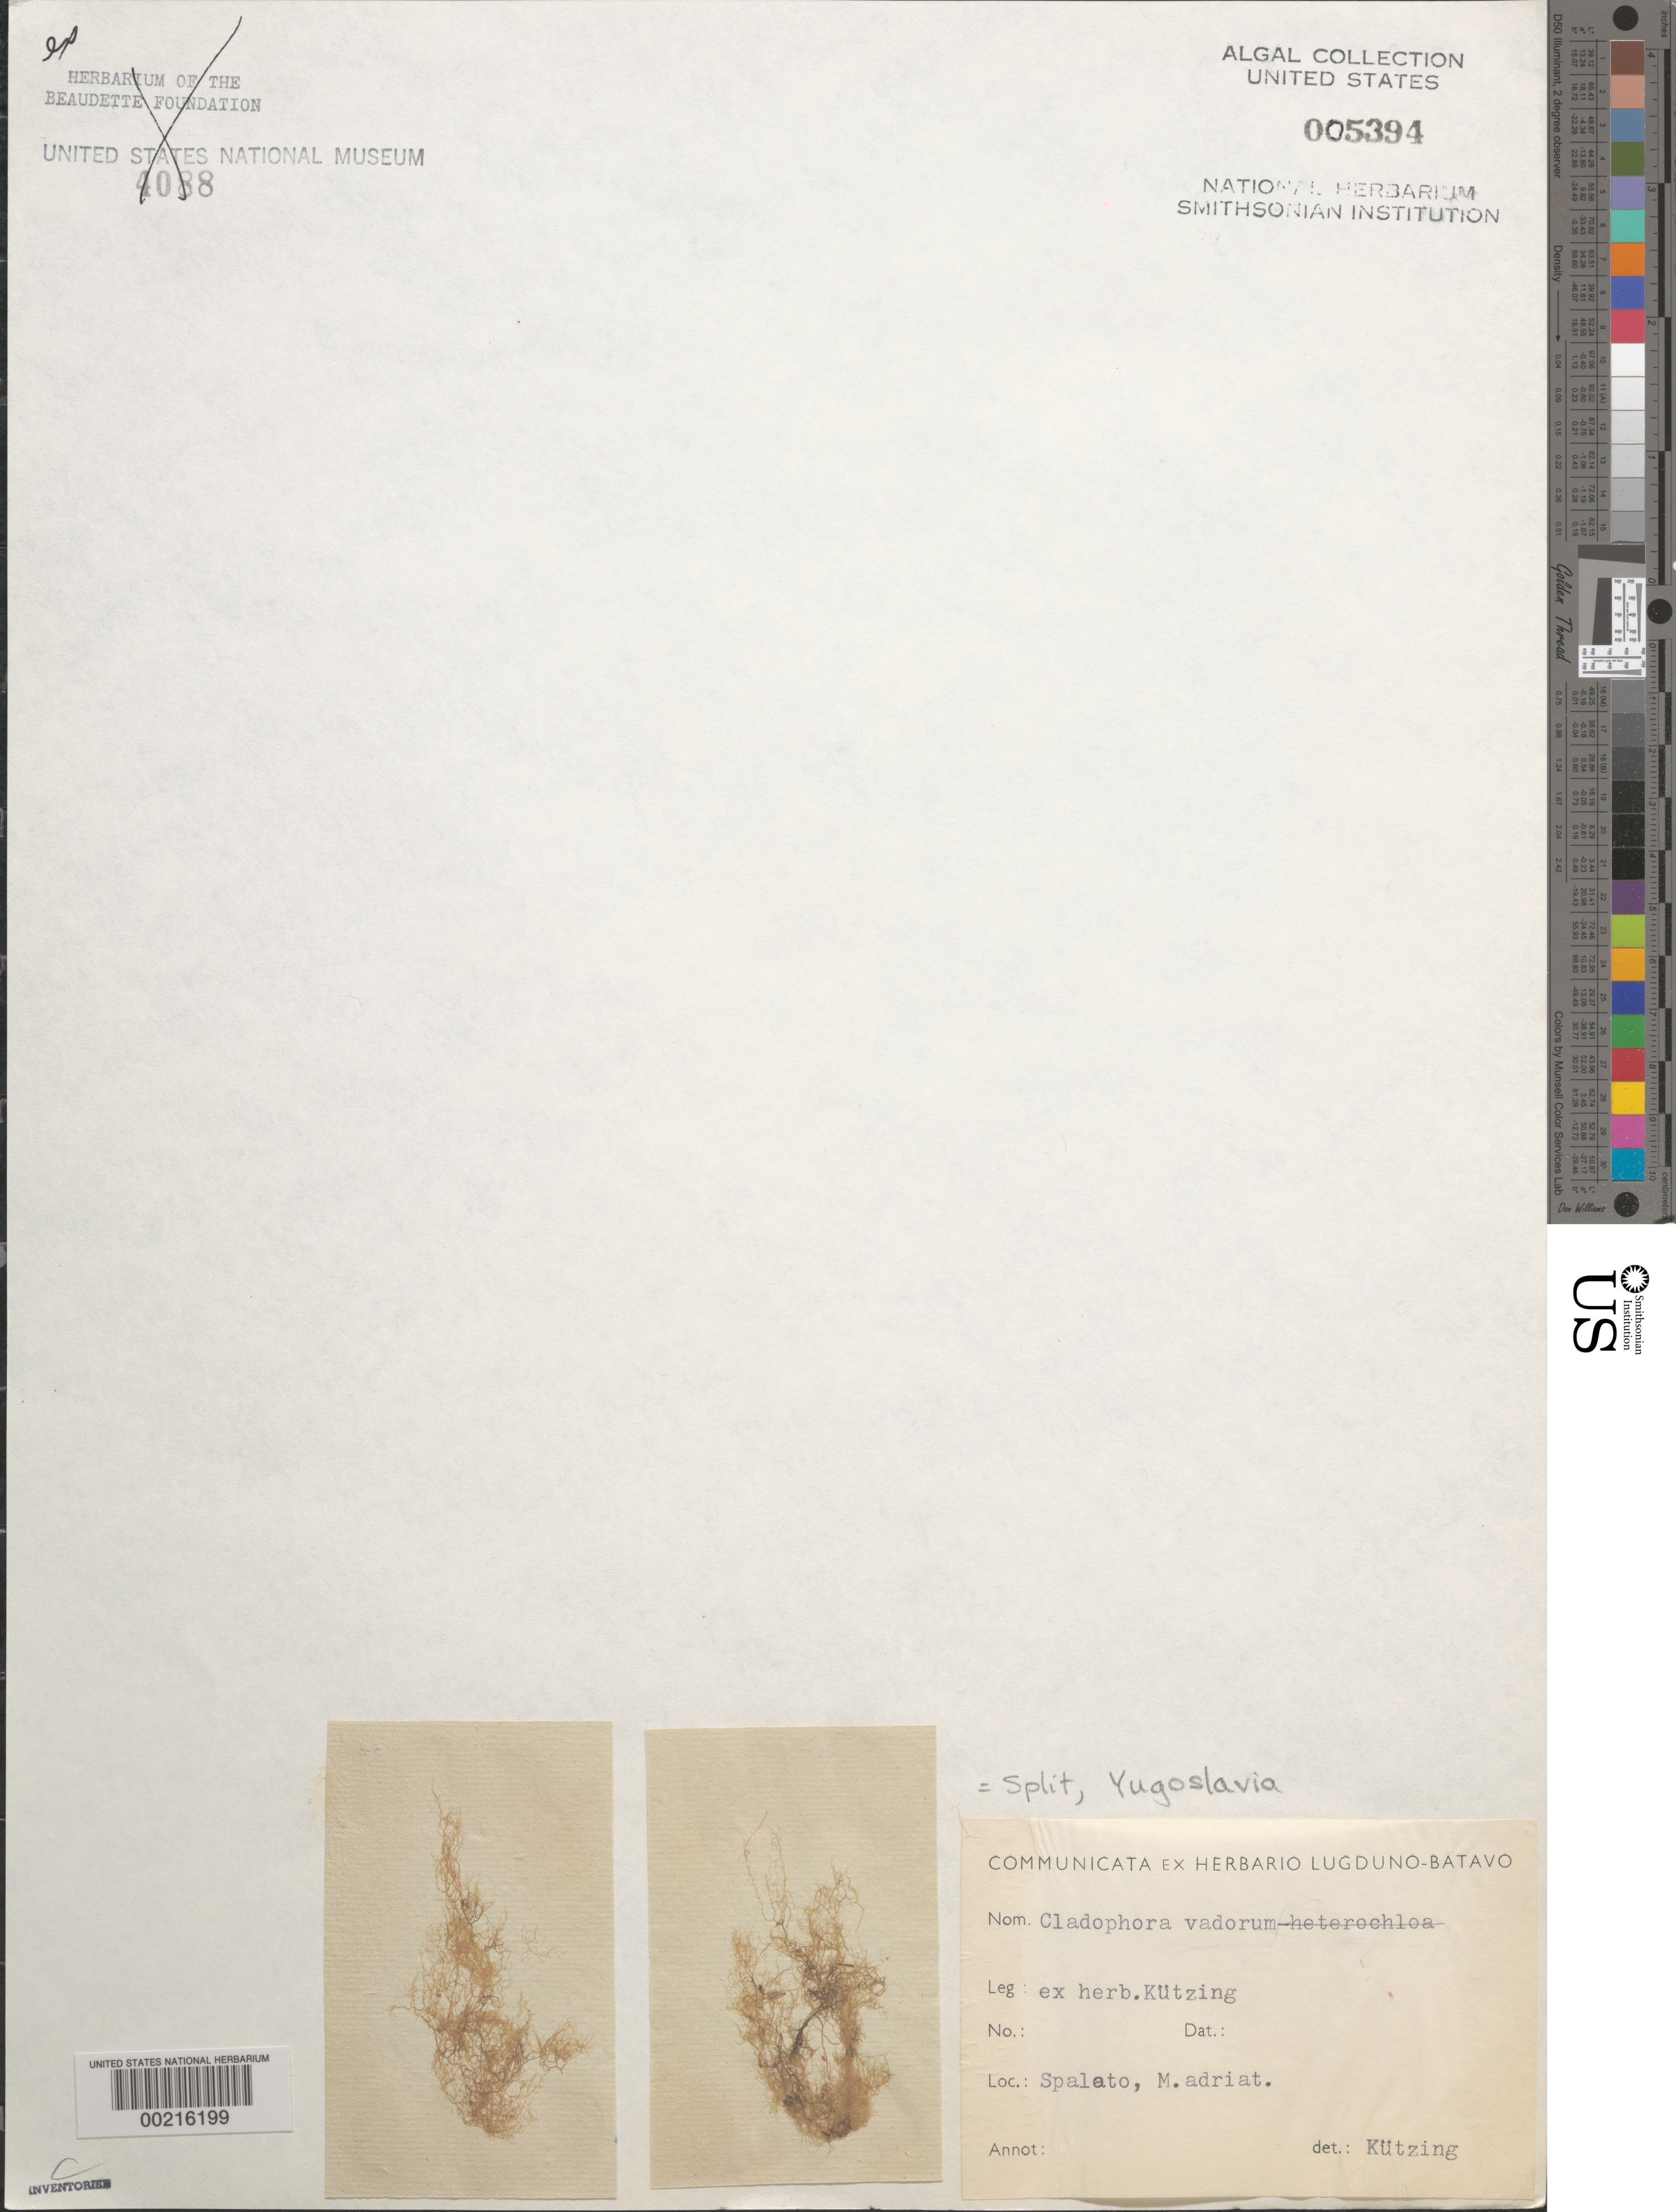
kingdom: Plantae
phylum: Chlorophyta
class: Ulvophyceae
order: Cladophorales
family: Cladophoraceae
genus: Cladophora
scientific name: Cladophora vadorum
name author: (Areschoug) Kütz.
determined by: Kuetzing, F. T.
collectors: F. Kuetzing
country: Croatia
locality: Split (Spalato), Adriatic Sea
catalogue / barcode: US 5394